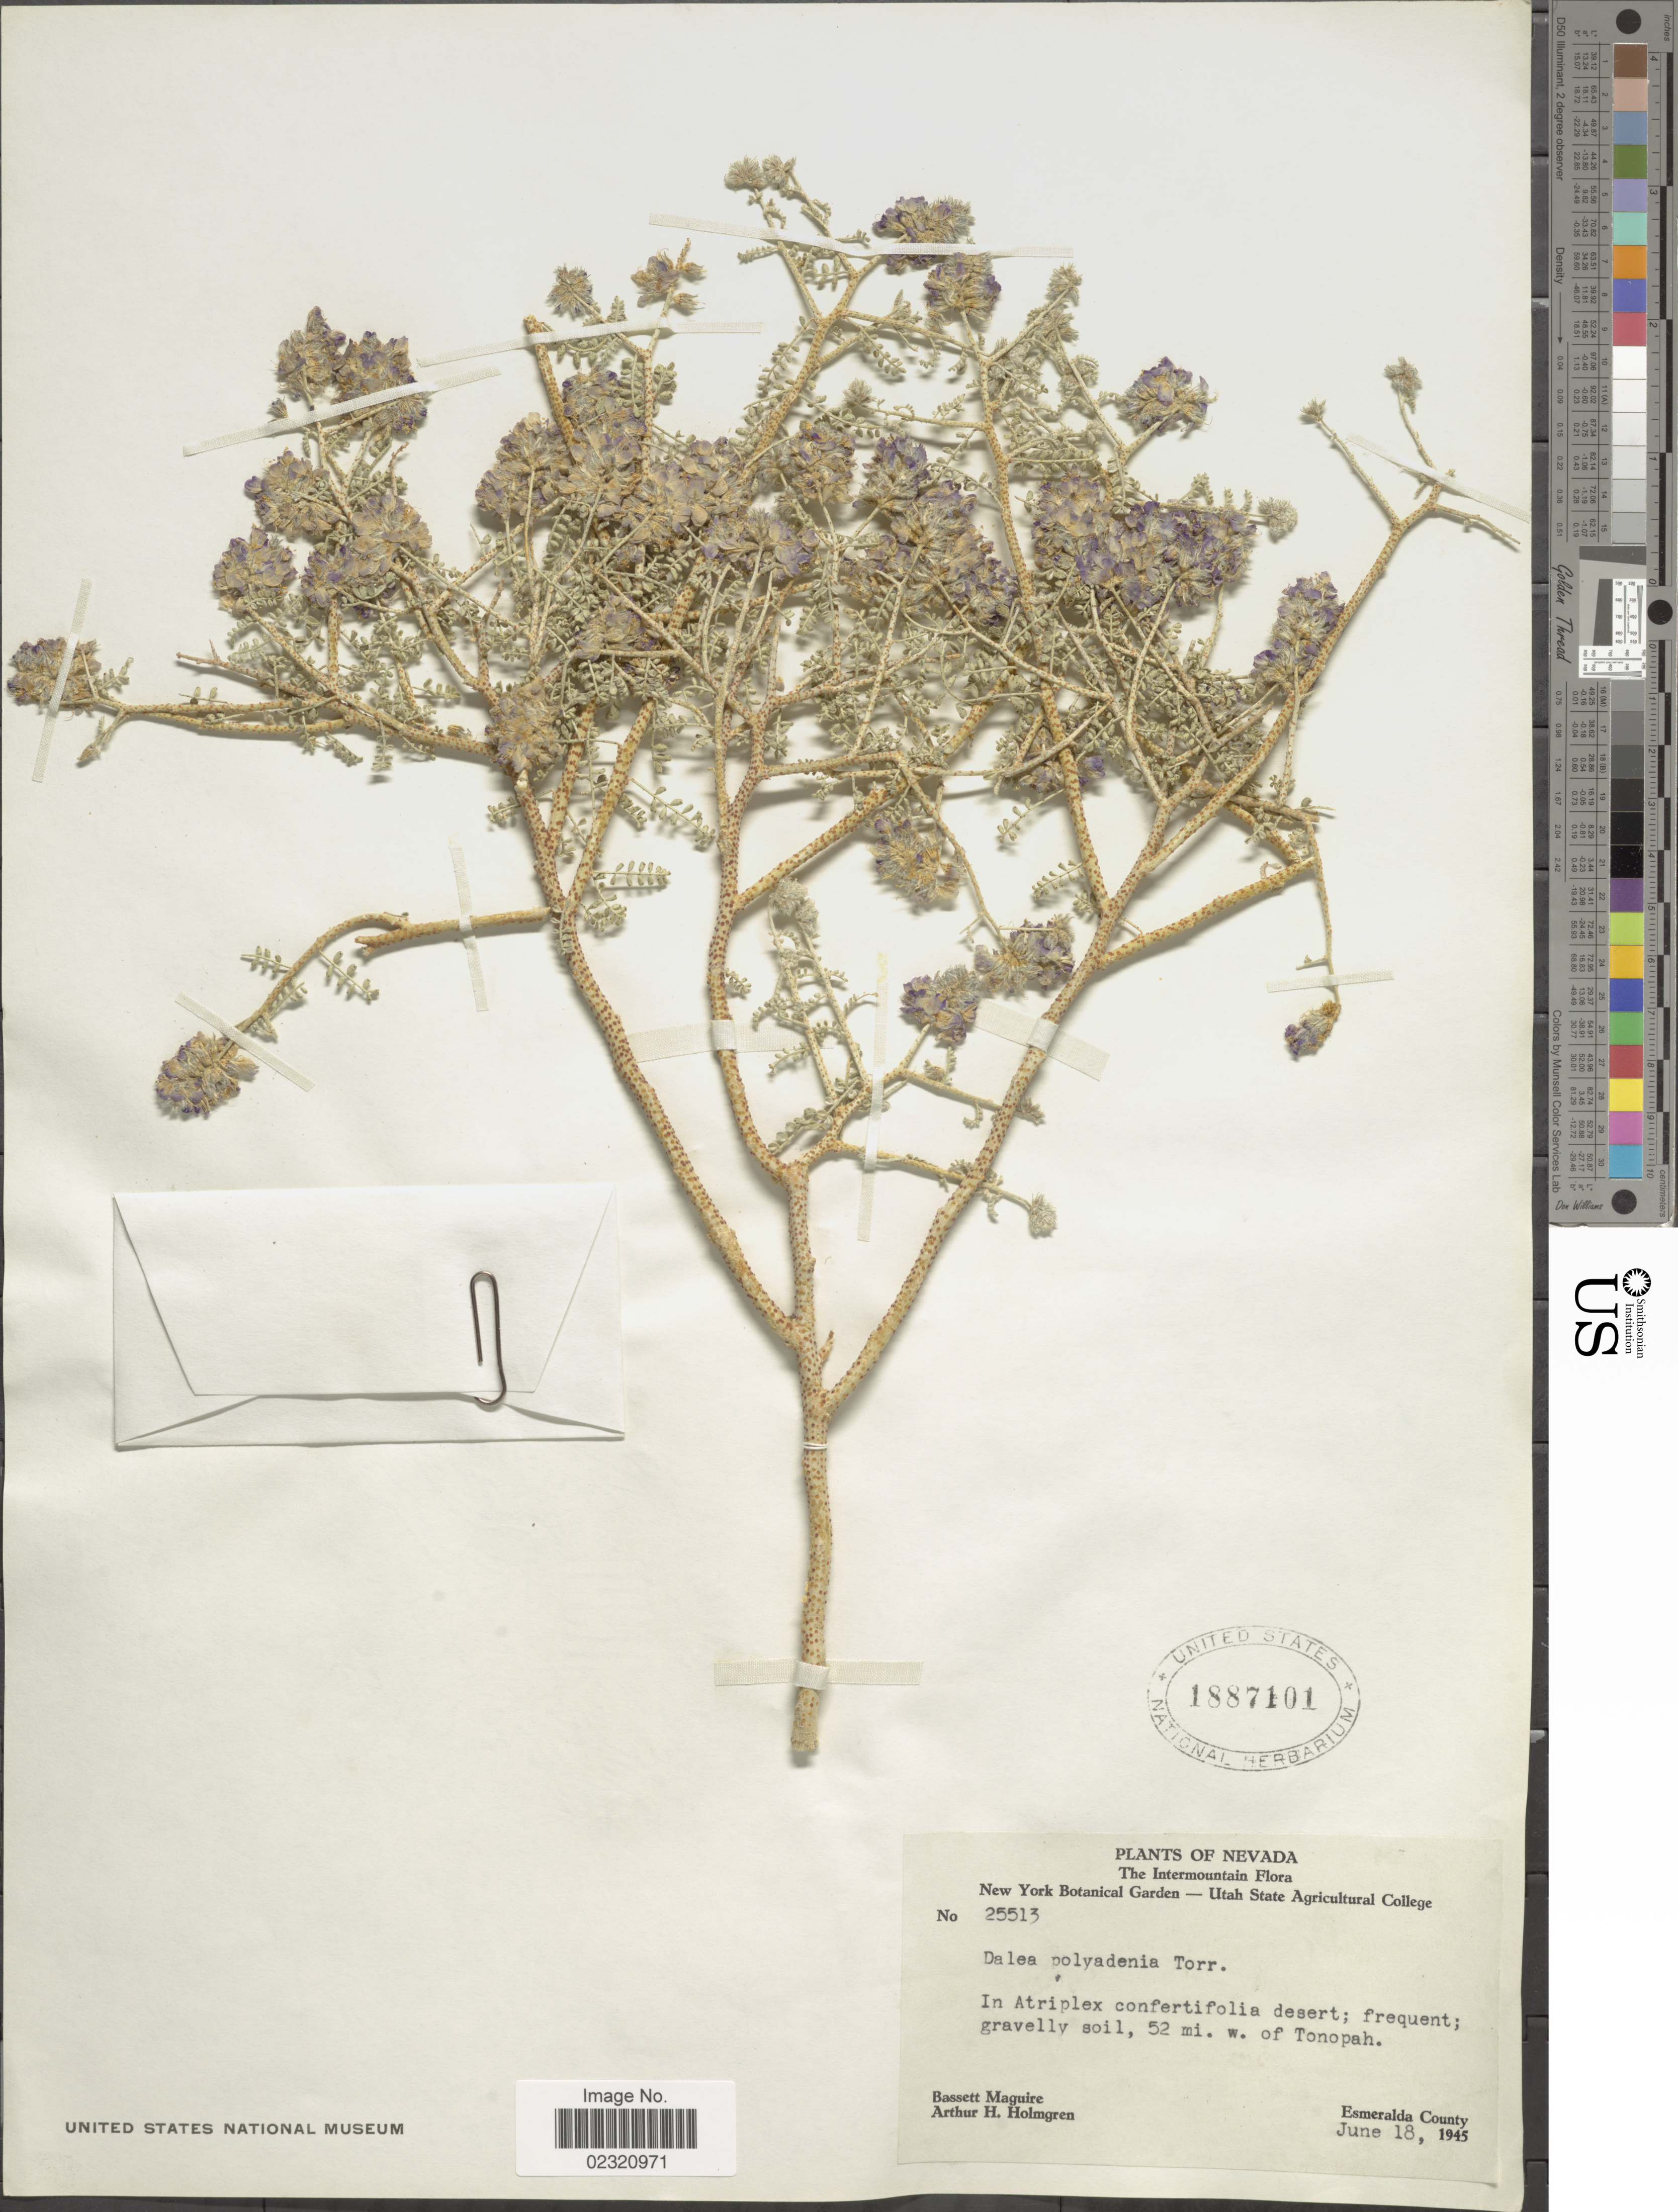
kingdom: Plantae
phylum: Tracheophyta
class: Magnoliopsida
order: Fabales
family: Fabaceae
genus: Psorothamnus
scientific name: Psorothamnus polydenius var. polydenius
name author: (Torr.) Rydb.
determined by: Strong, M. T., (US), Smithsonian Institution - National Museum of Natural History (UNITED STATES)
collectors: B. Maguire & A. H. Holmgren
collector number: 25513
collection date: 1945-06-18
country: United States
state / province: Nevada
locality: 52 mi. w. of Tonopah, Esmeralda County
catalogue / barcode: US 1887101